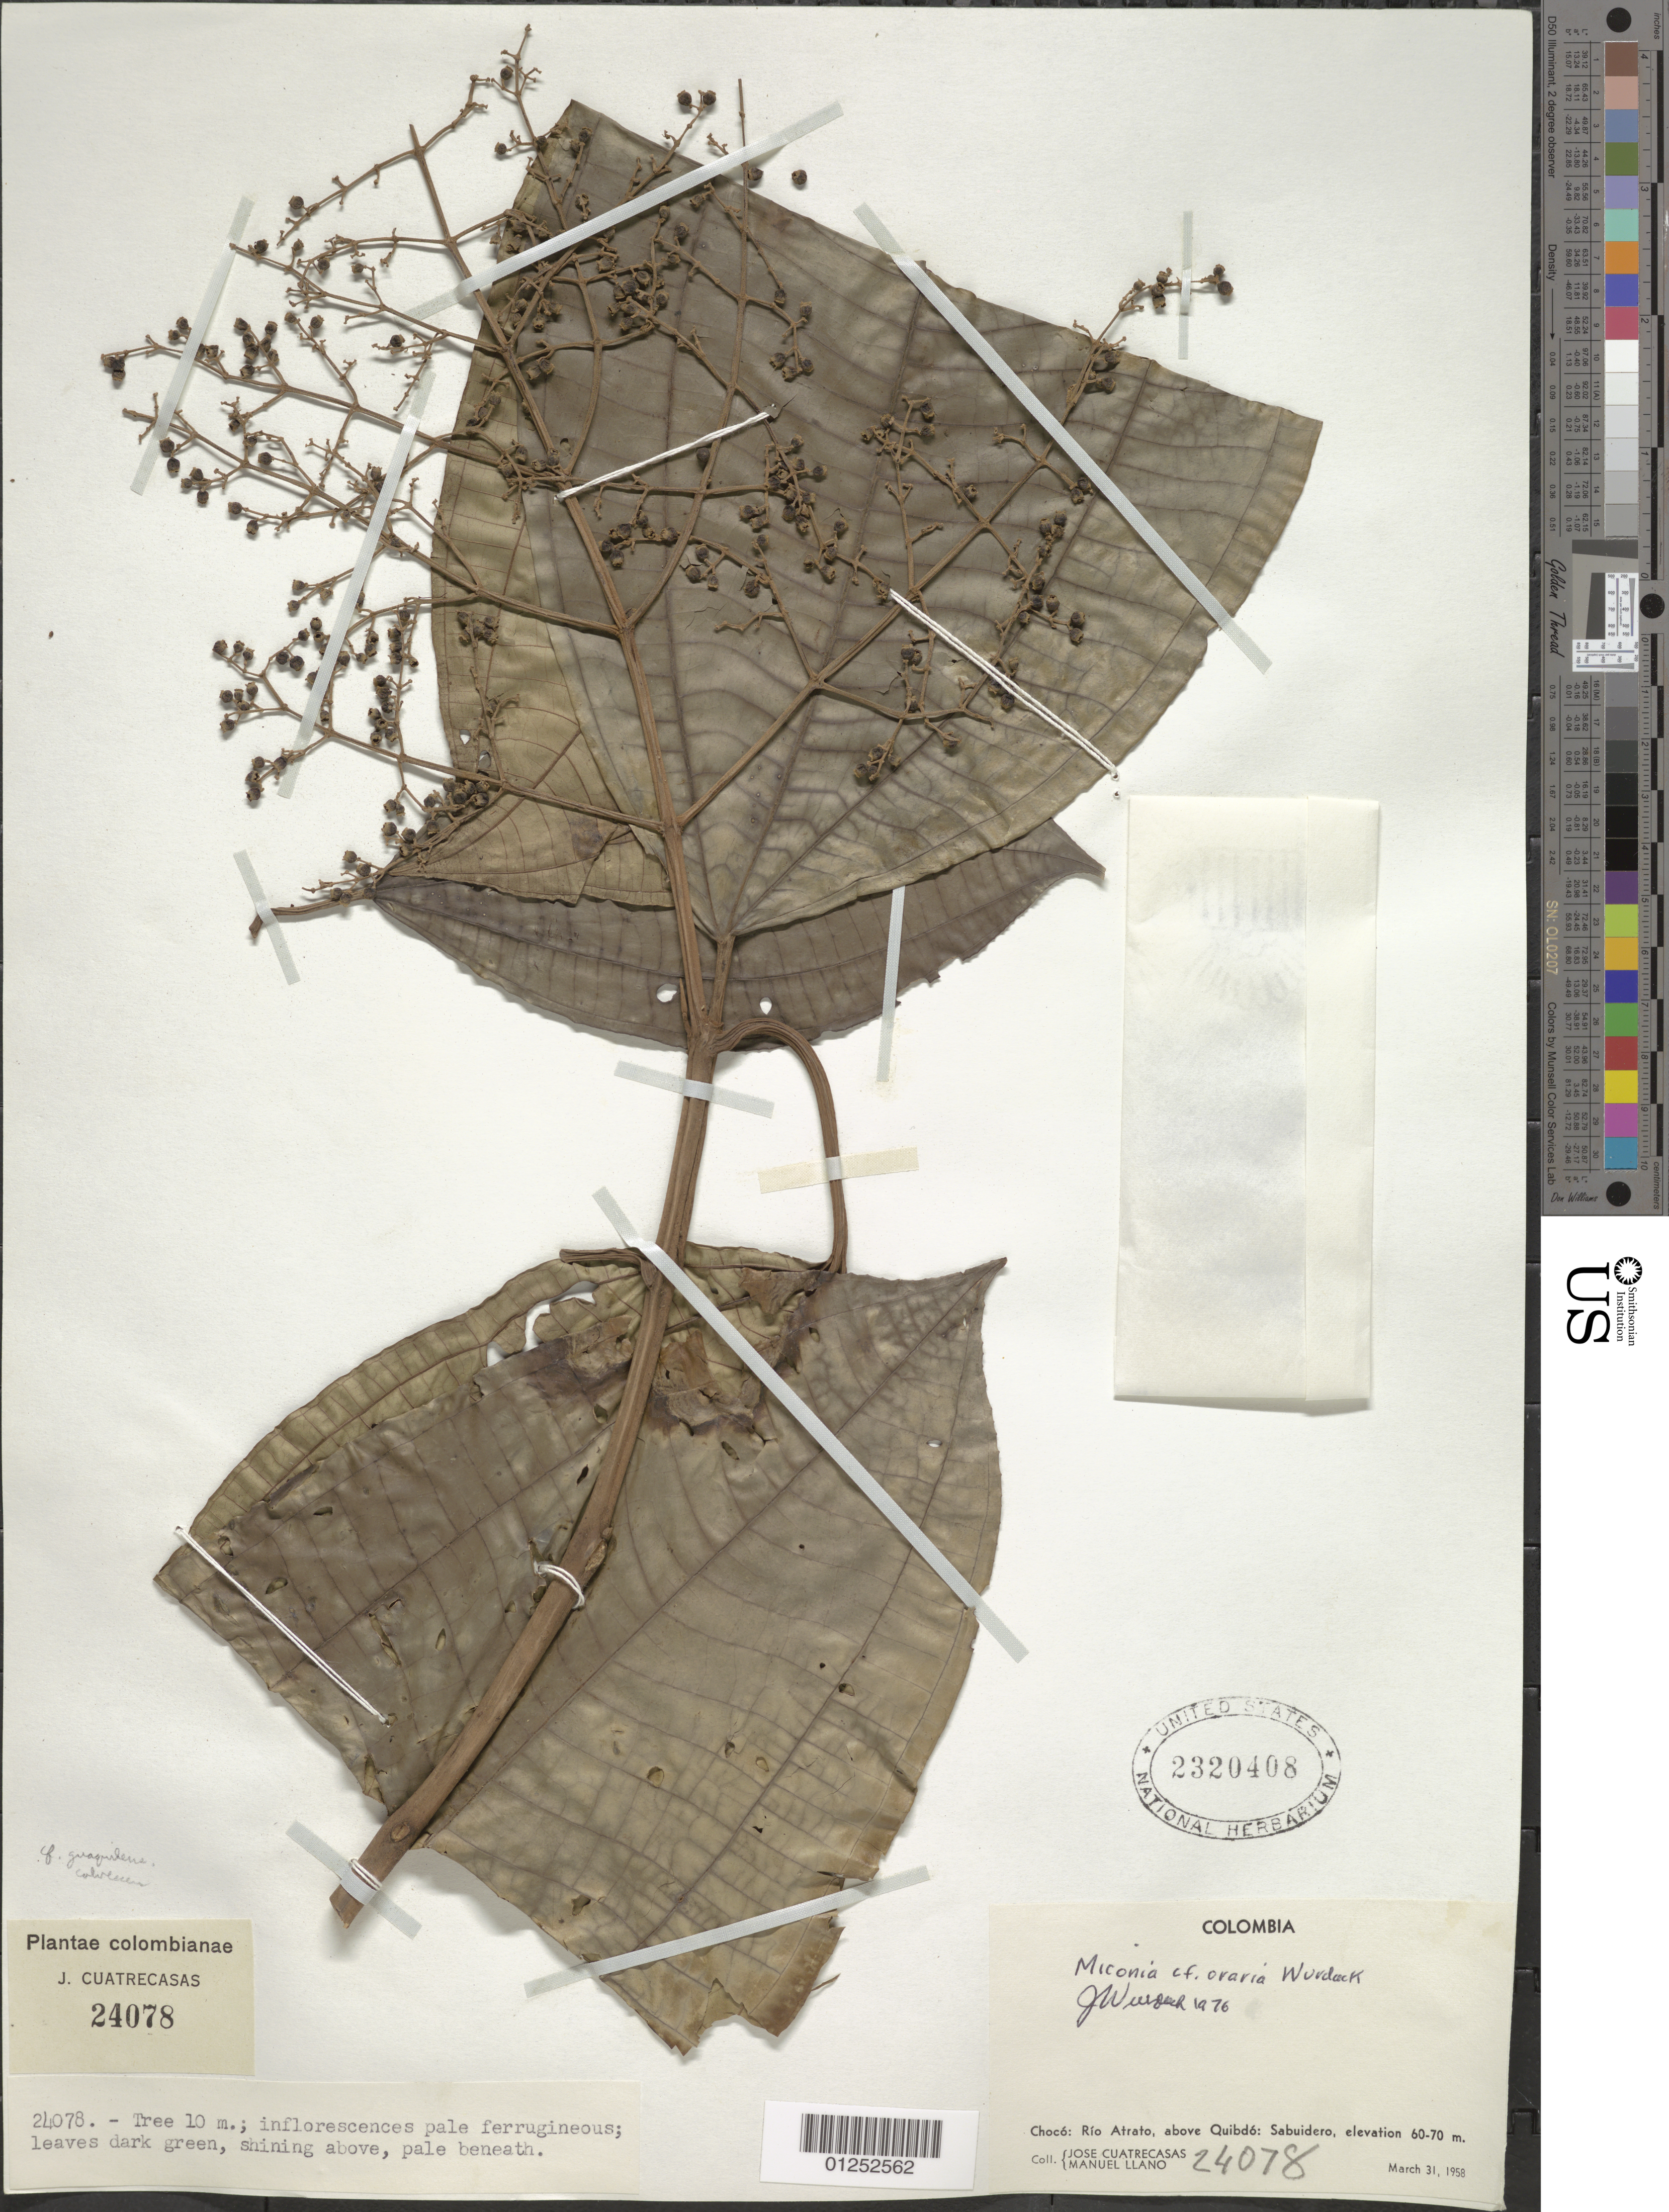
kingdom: Plantae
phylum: Tracheophyta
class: Magnoliopsida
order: Myrtales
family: Melastomataceae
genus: Miconia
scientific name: Miconia oraria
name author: Wurdack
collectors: J. Cuatrecasas & M. Llano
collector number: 24078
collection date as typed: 31 Mar 1958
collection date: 1958-03-31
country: Colombia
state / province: Chocó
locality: Rio Atrato, above Quibdo, Sabuidero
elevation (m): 60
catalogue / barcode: US 2320408